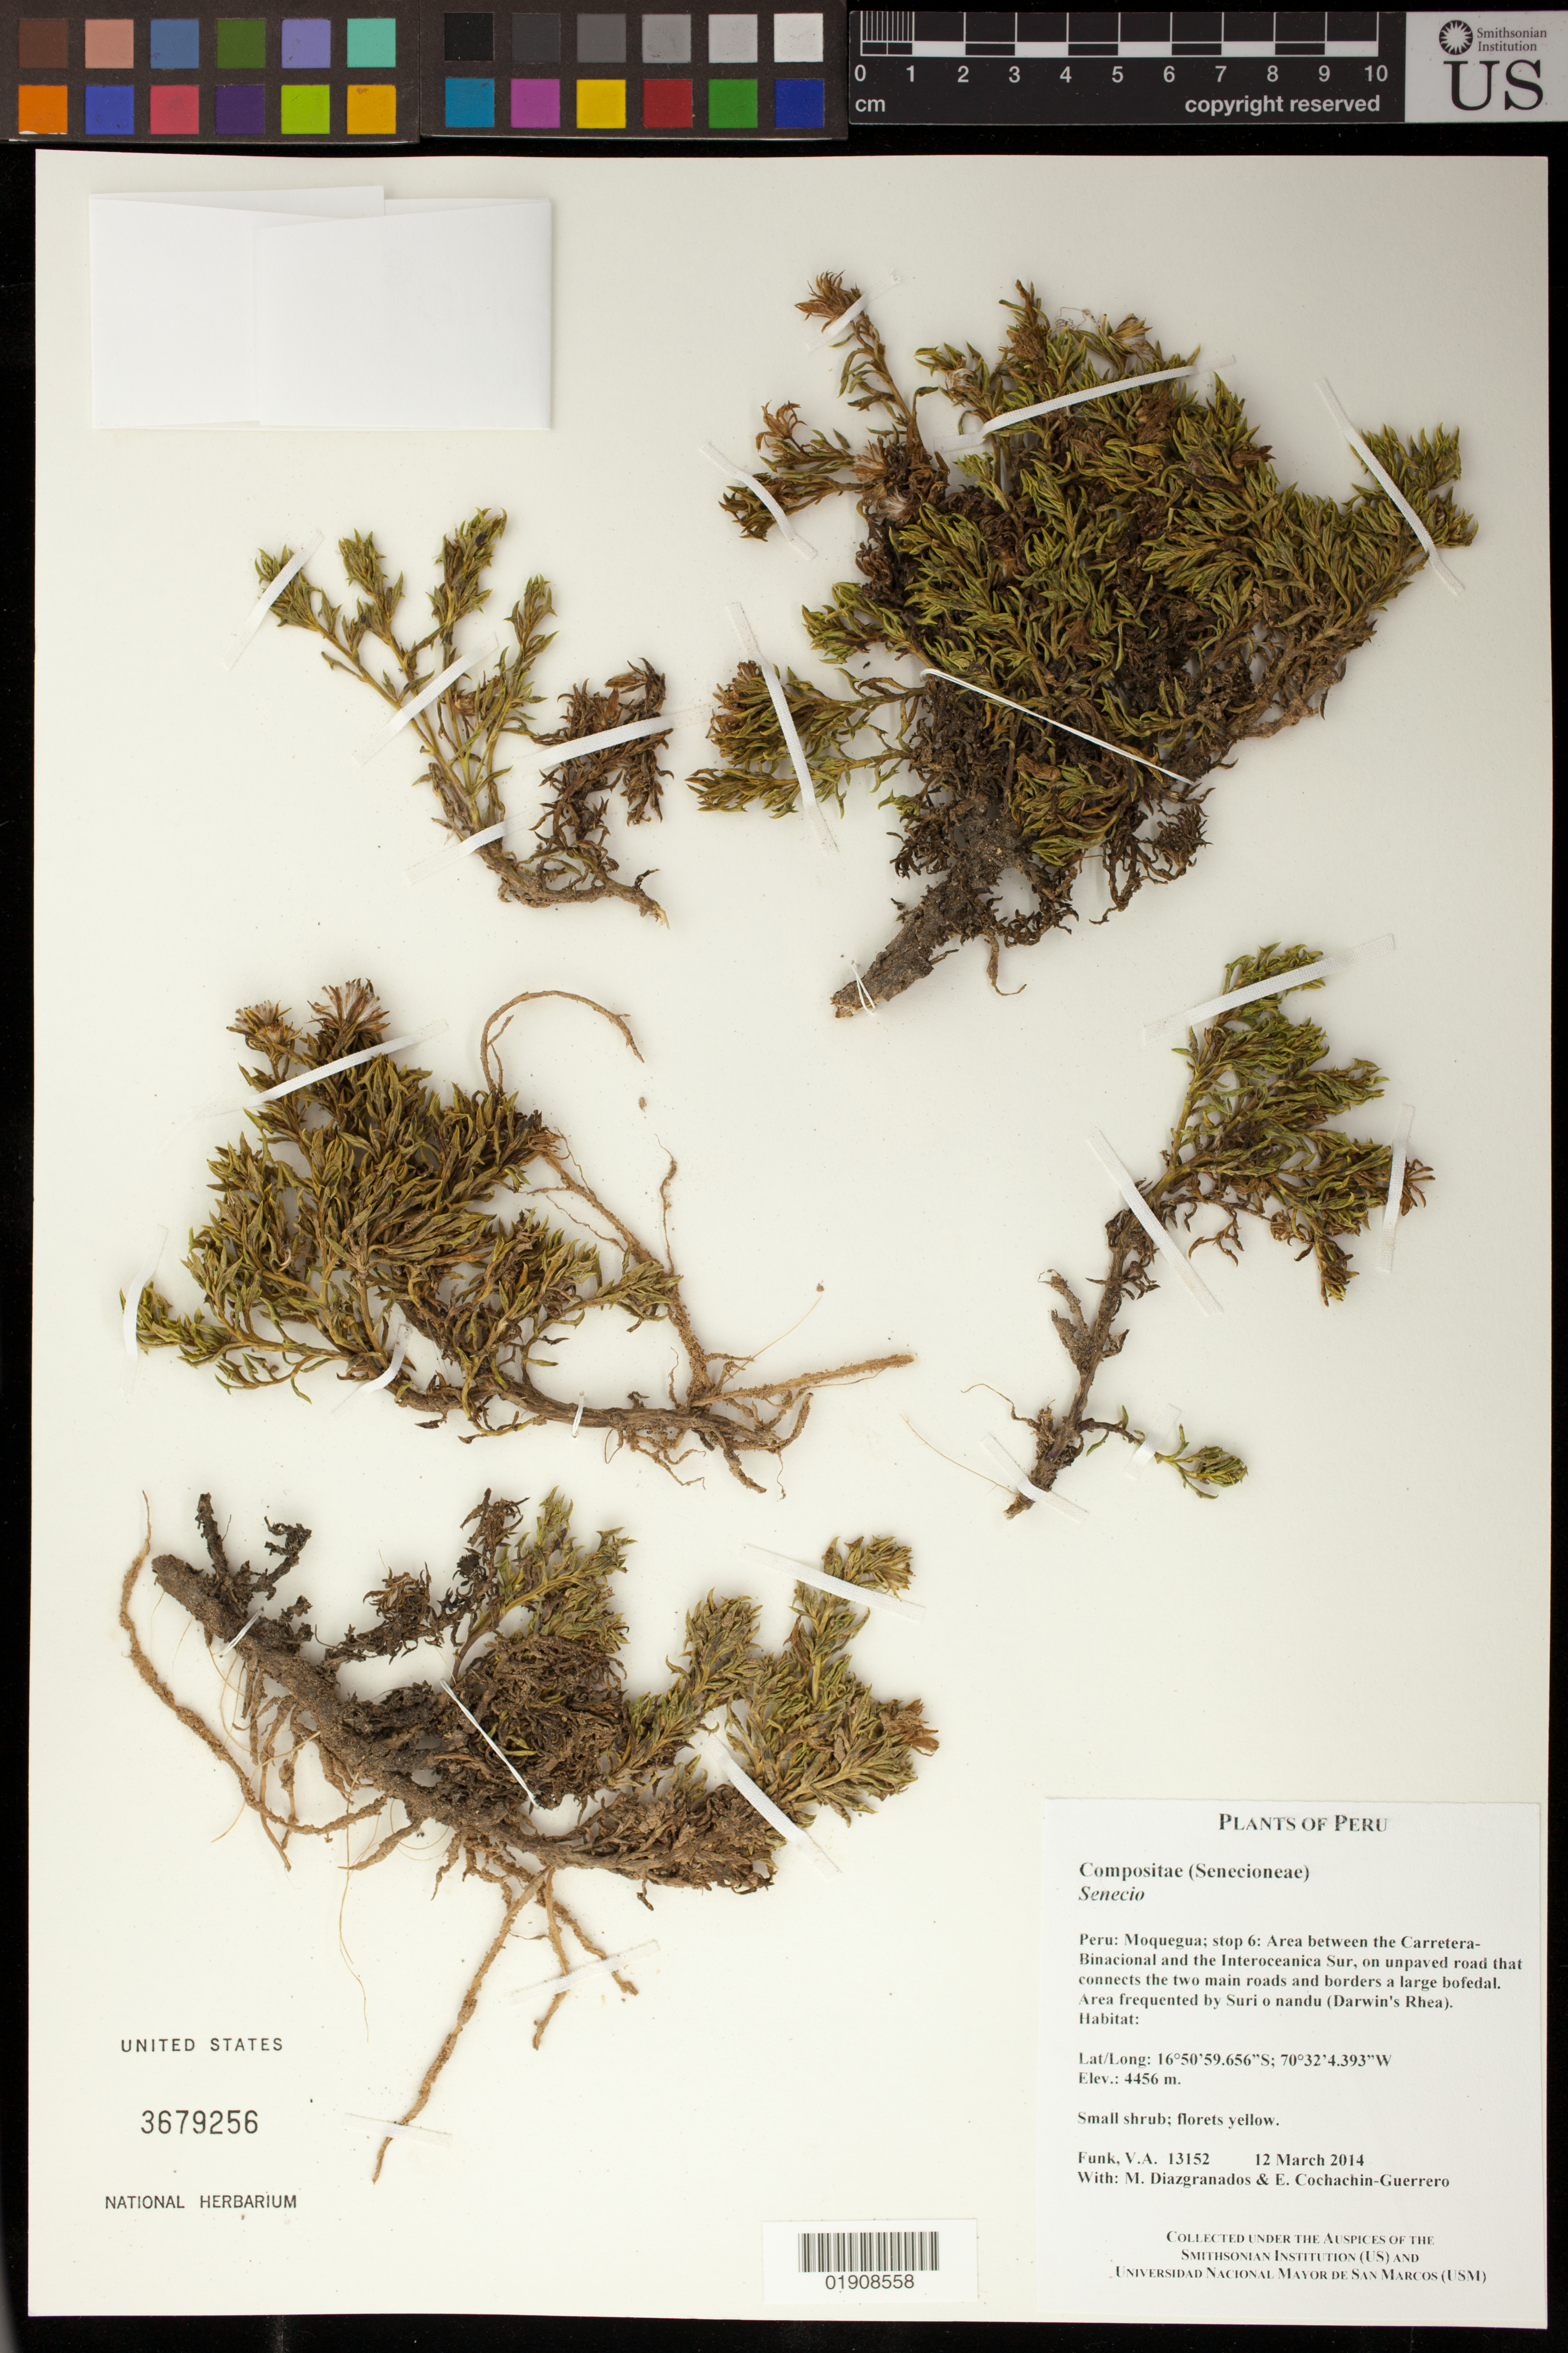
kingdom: Plantae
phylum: Tracheophyta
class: Magnoliopsida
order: Asterales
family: Asteraceae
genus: Senecio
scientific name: Senecio sp.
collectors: M. Diazgranados C. & E. Cochachin Guerrero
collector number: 13152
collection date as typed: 12 March 2014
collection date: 2014-03-12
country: Peru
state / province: Moquegua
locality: Area between the Carretera-Binacional and the Interoceanica Sur, on unpaved road that connects the two main roads and borders a large bofedal. Area frequented by Suri o nandu (Darwin's Rhea)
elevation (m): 4456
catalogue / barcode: US 3679256